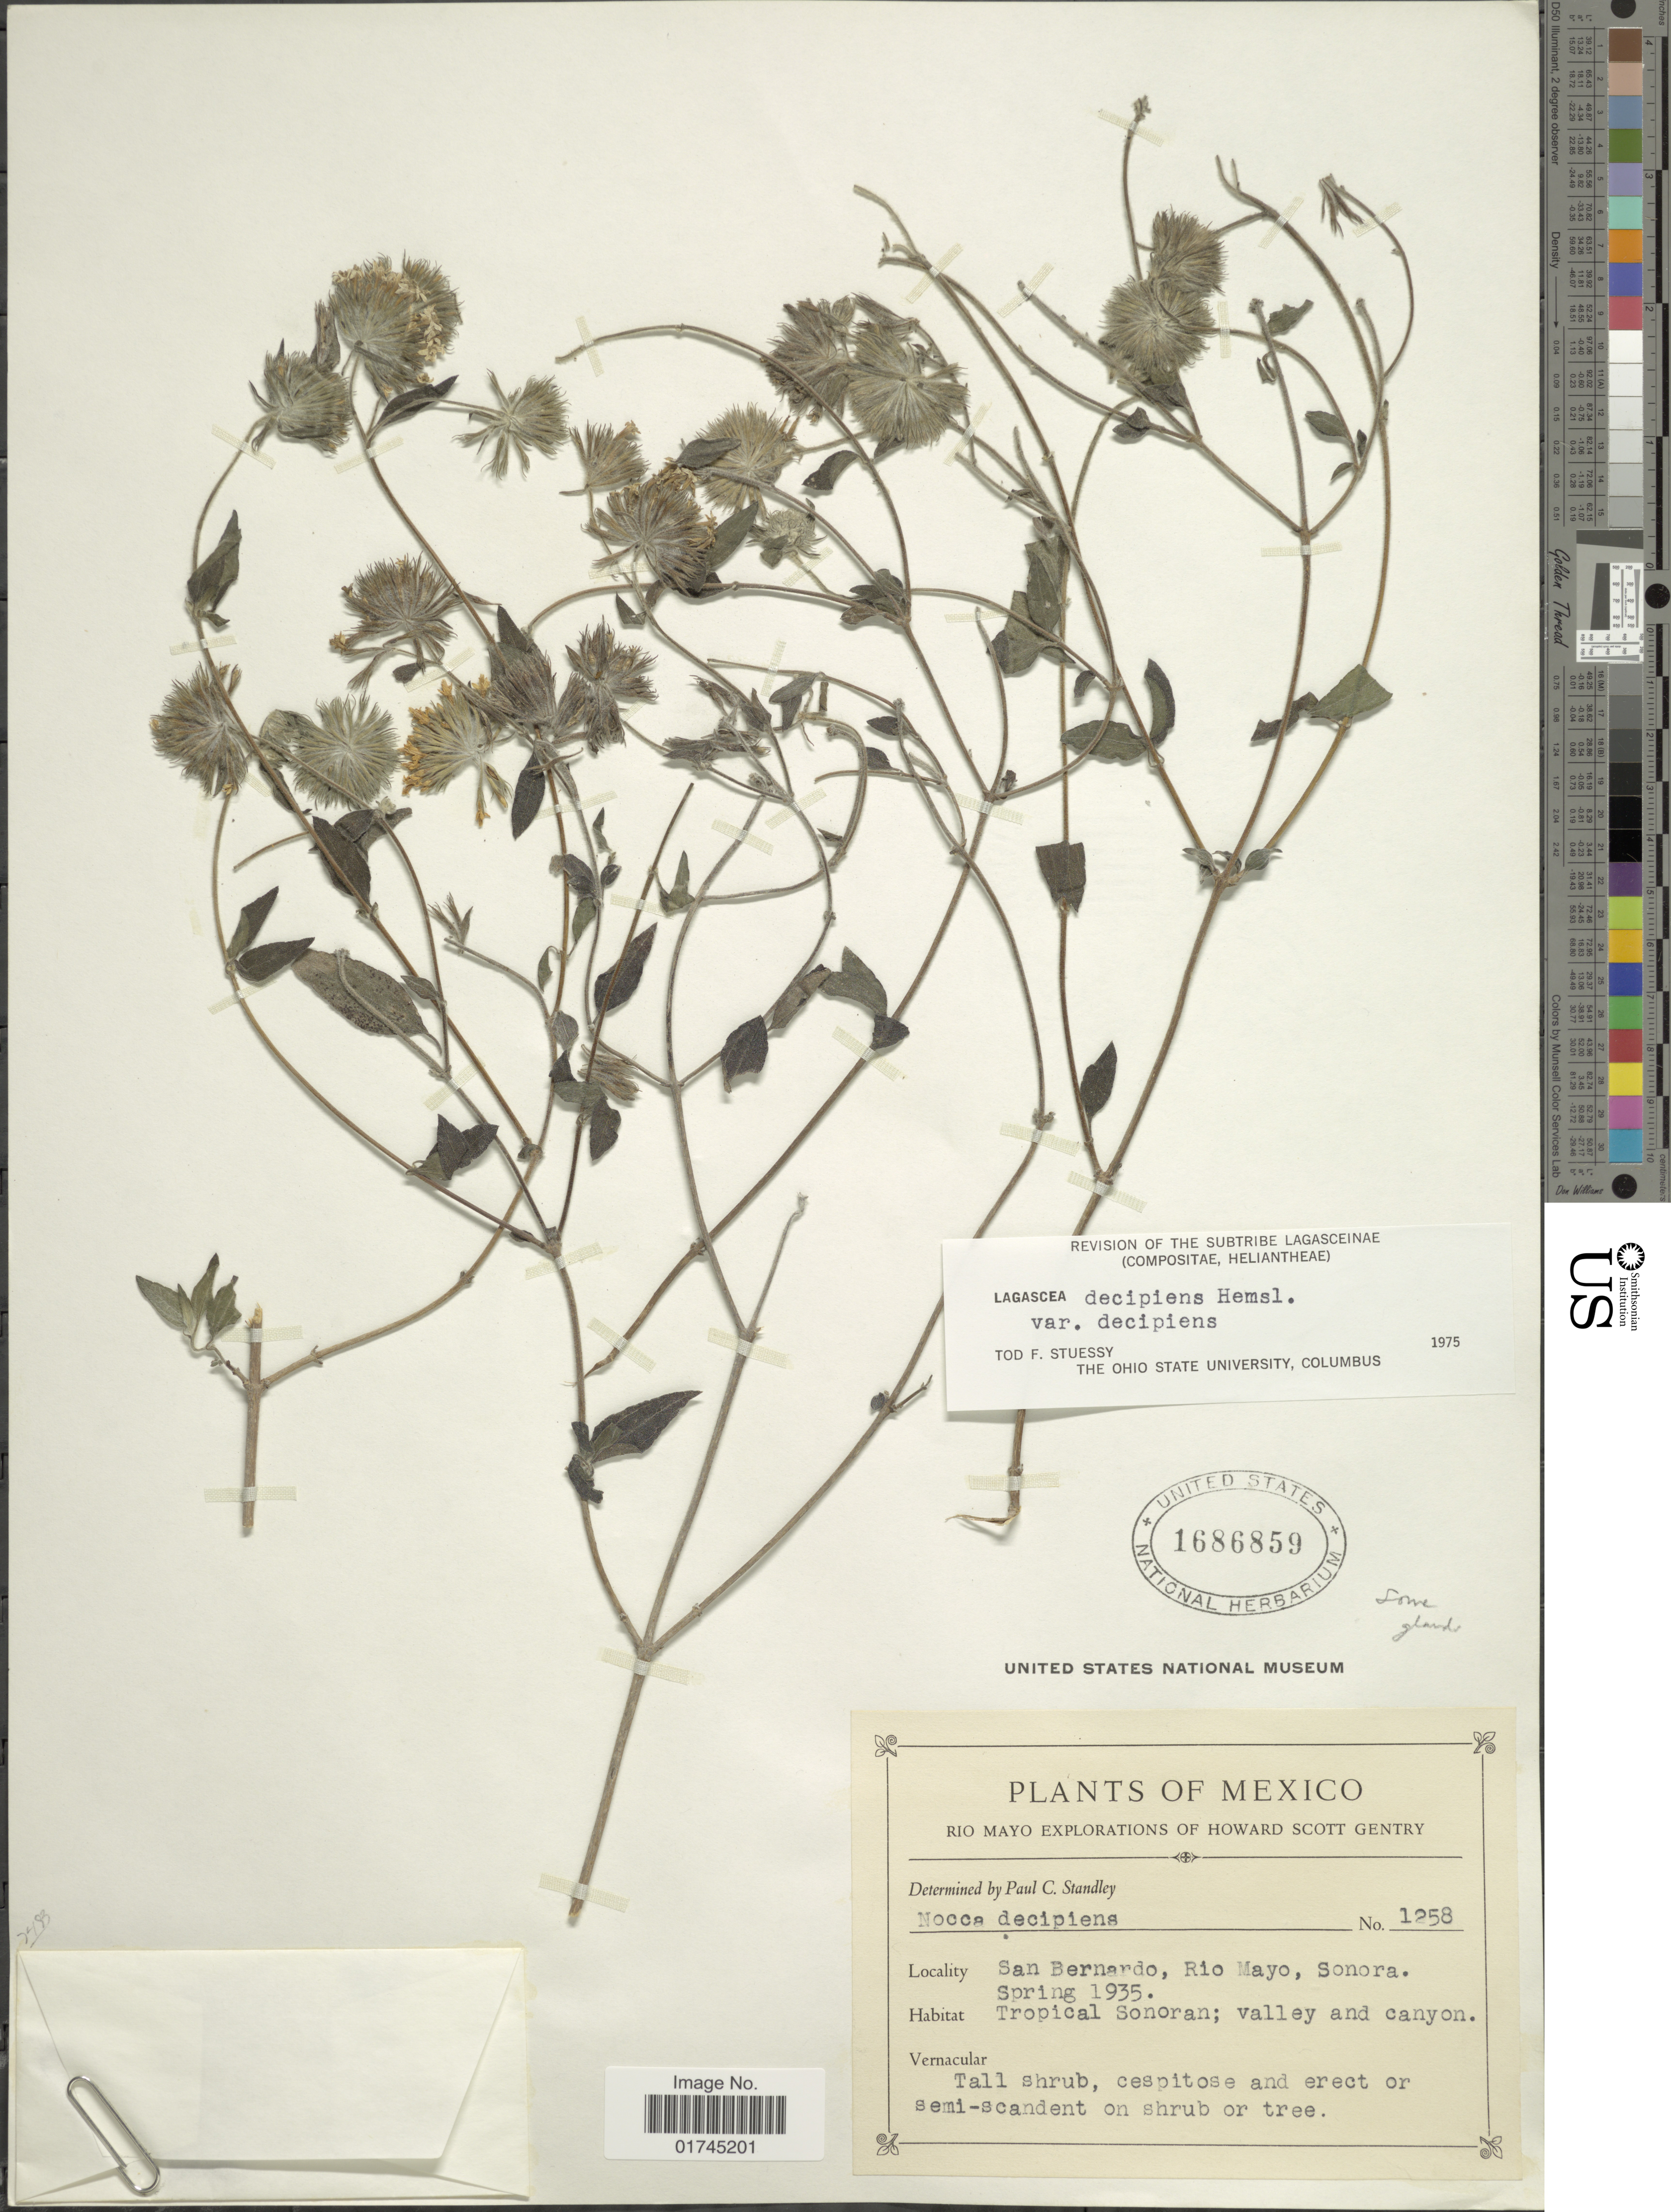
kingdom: Plantae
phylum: Tracheophyta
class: Magnoliopsida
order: Asterales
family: Asteraceae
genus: Lagascea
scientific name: Lagascea decipiens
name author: Hemsl.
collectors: H. S. Gentry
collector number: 1258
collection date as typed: Spring 1935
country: Mexico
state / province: Sonora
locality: San Bernardo, Rio Mayo, Tropical Sonoran; valley and canyon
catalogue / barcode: US 1686859